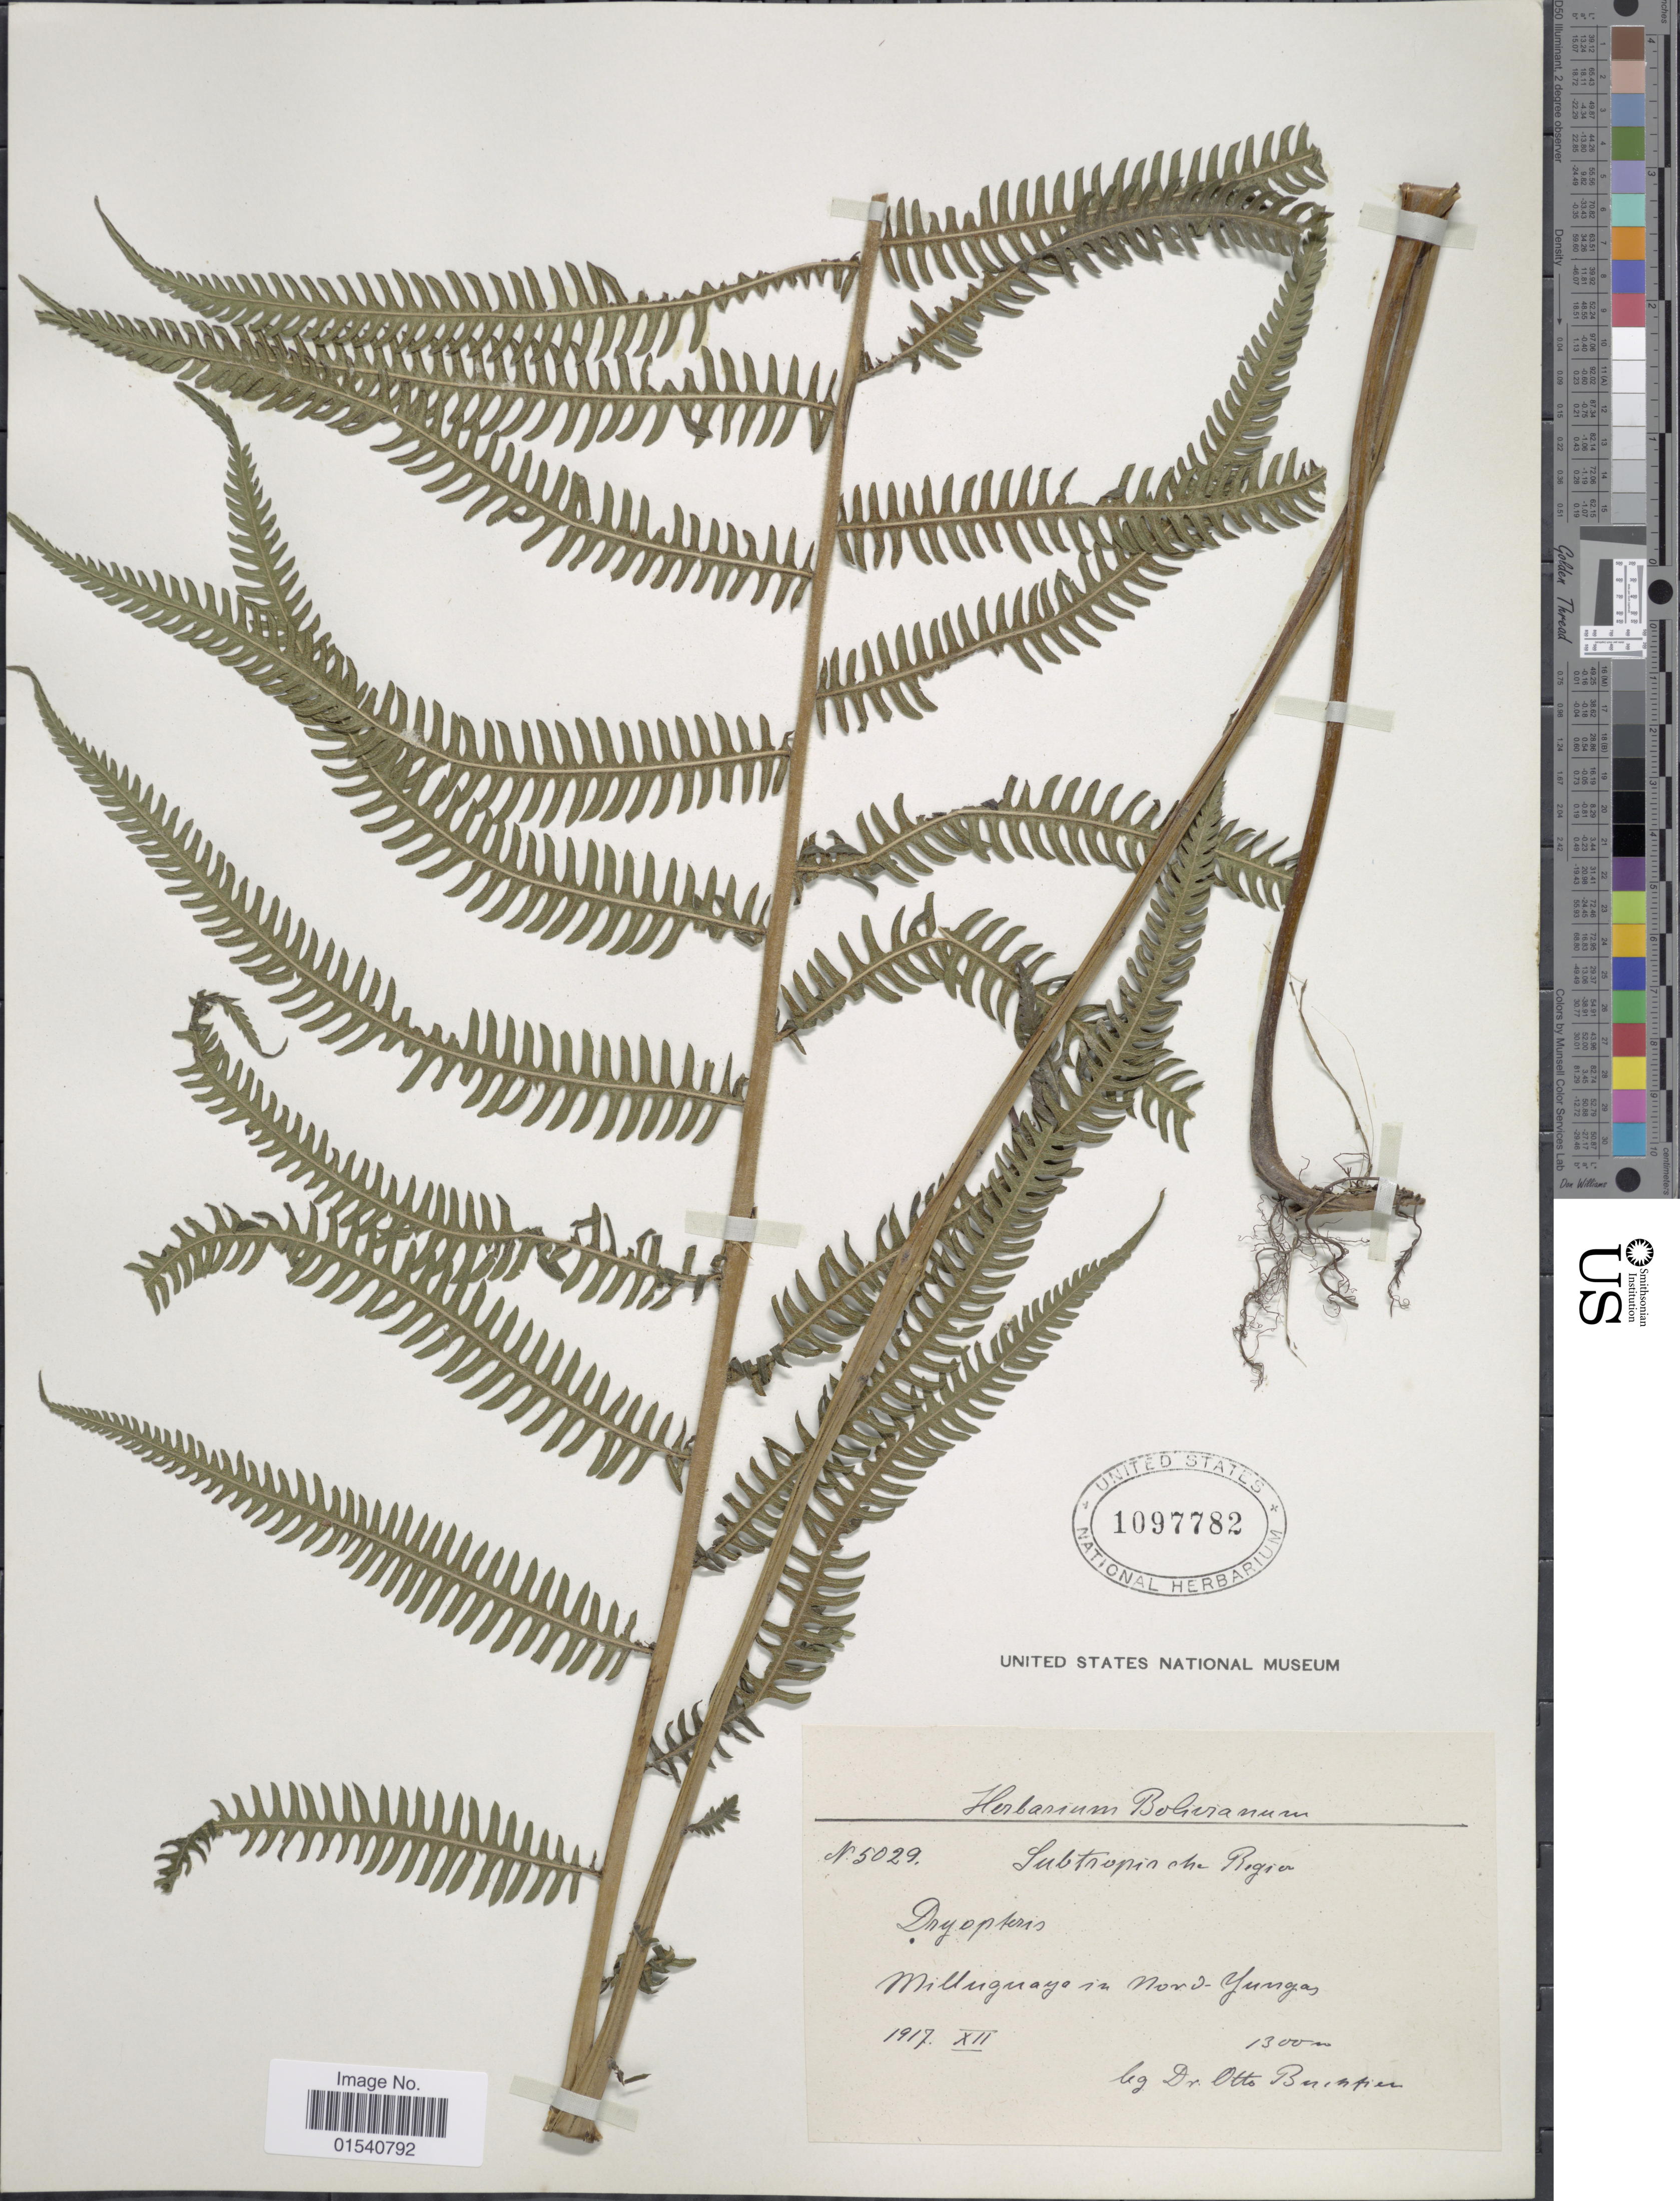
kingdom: Plantae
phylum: Tracheophyta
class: Polypodiopsida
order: Polypodiales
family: Thelypteridaceae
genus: Amauropelta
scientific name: Amauropelta rudis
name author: (Kunze) Pic. Serm.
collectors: O. Buchtien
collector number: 5029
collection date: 1917-12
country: Bolivia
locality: Milluguayo in Nord0Yungas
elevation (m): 1300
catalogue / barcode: US 1097782